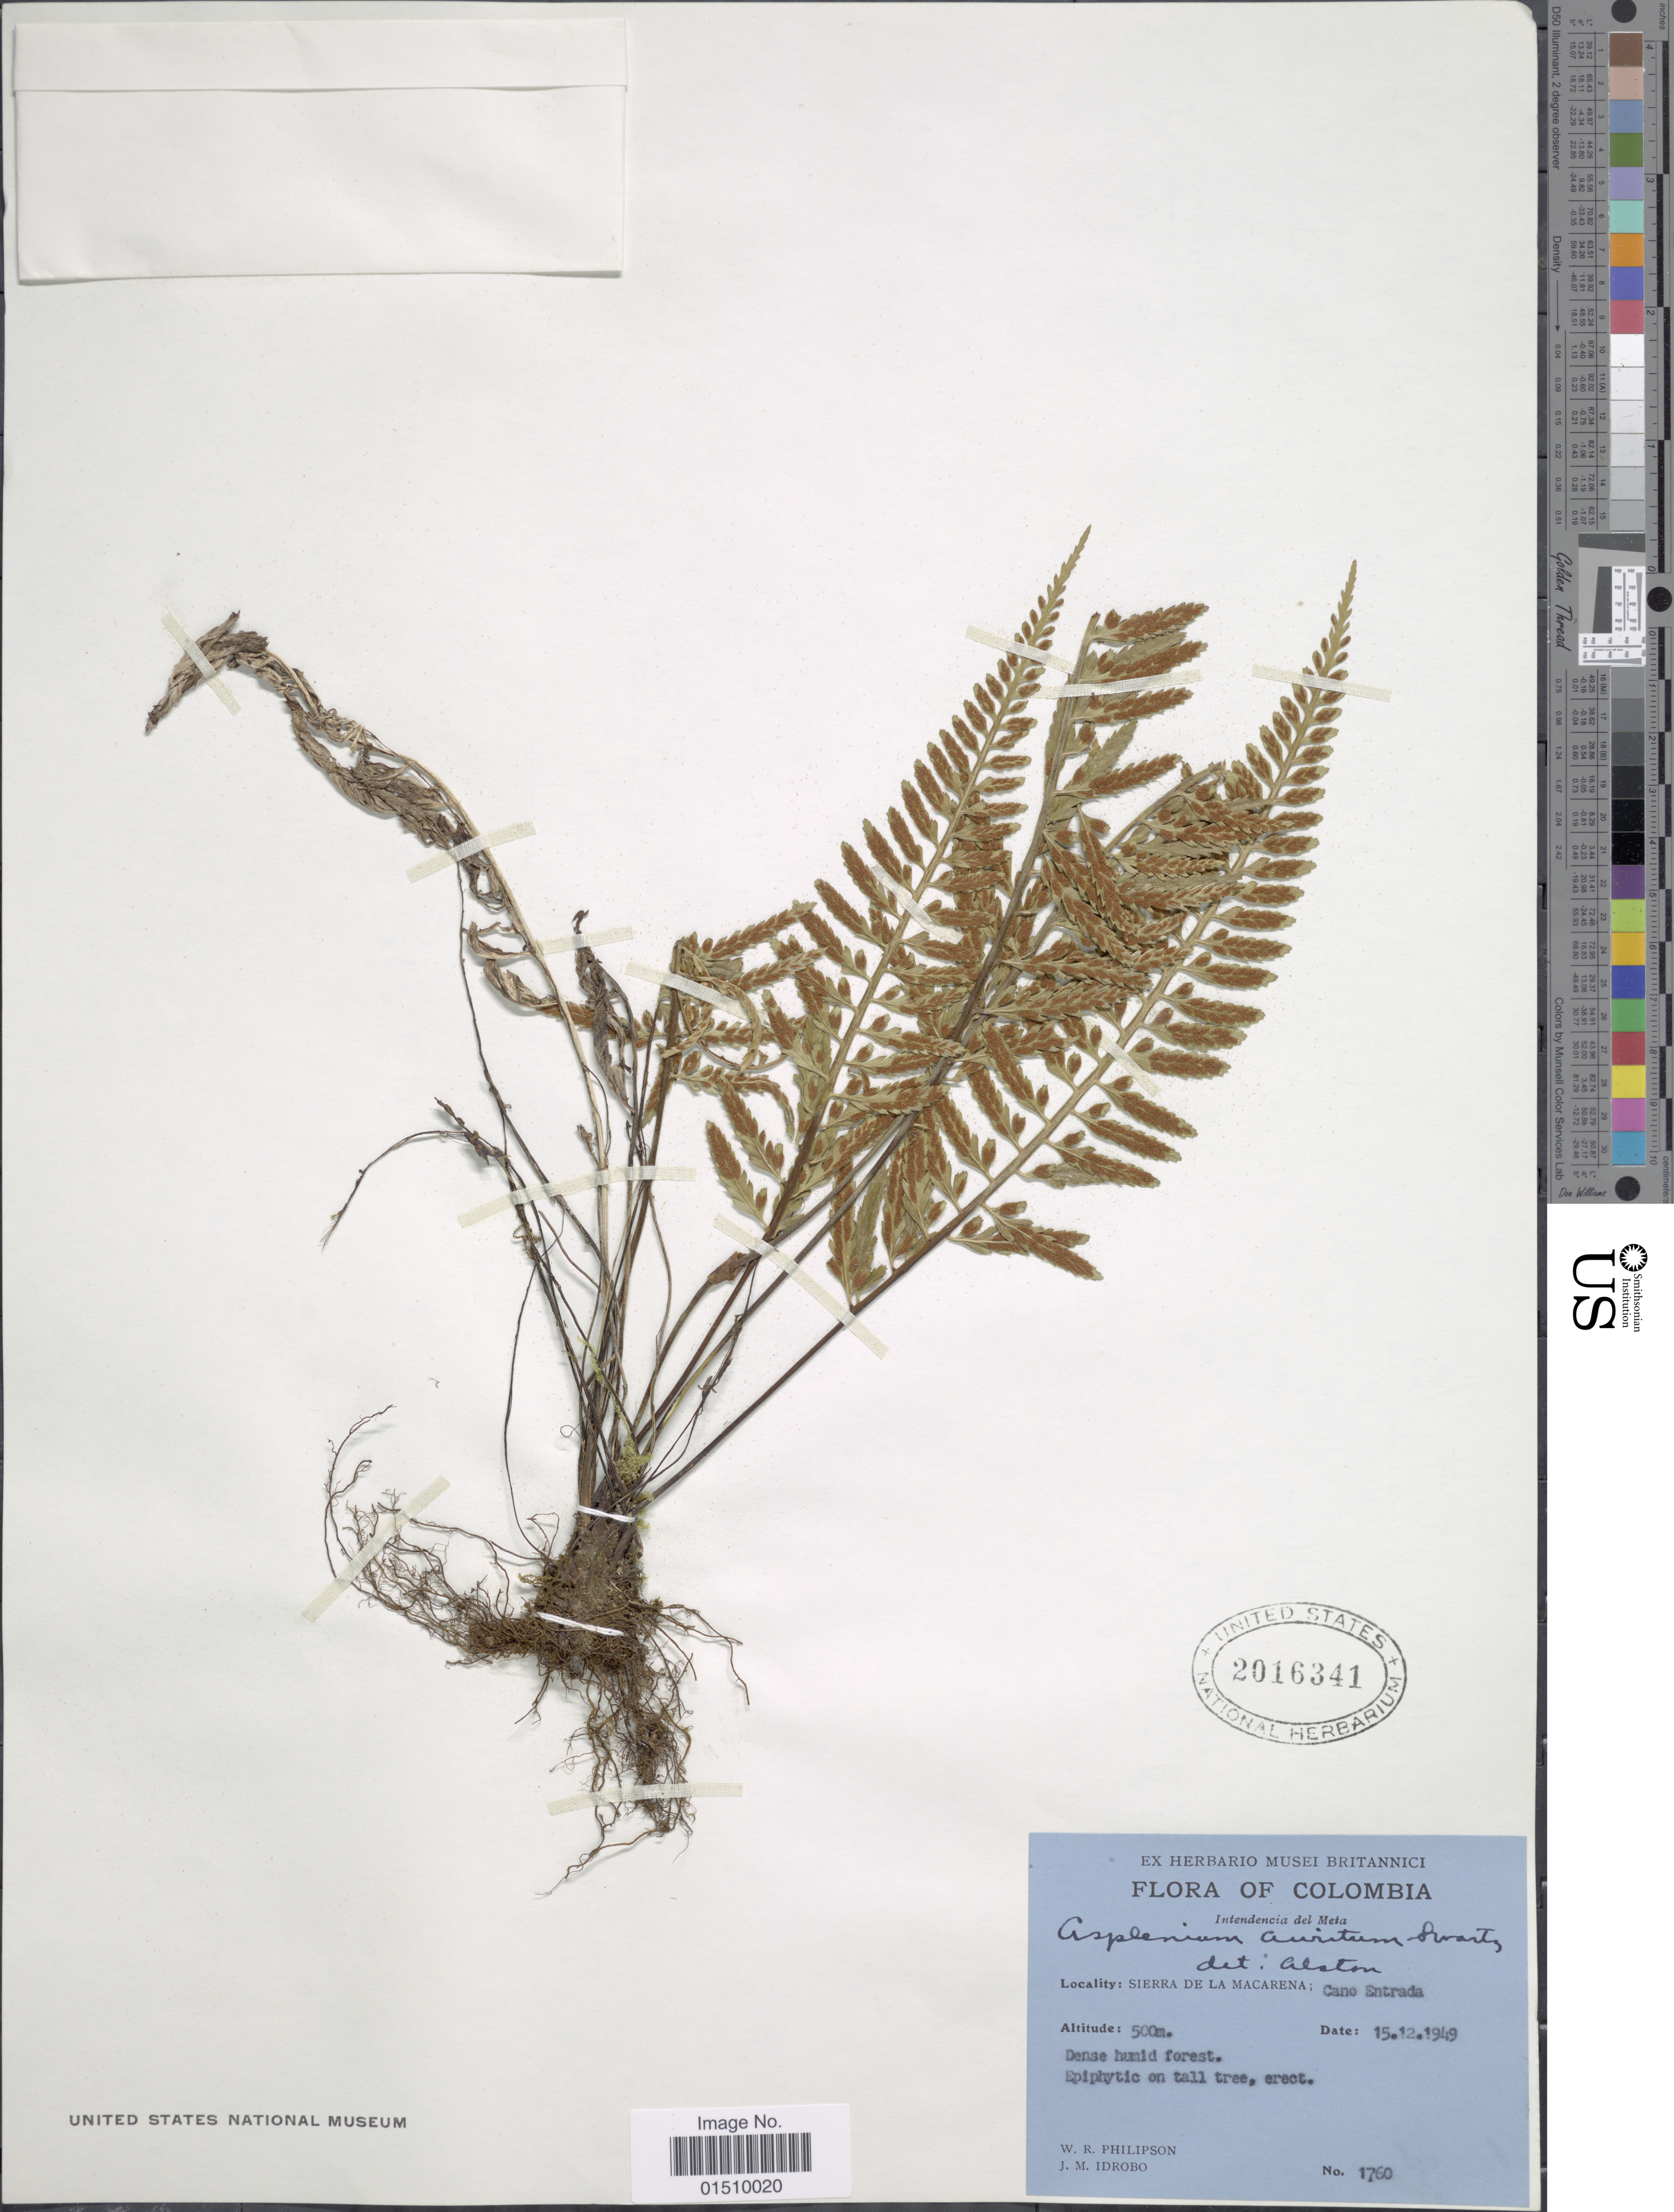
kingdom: Plantae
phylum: Tracheophyta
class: Polypodiopsida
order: Polypodiales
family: Aspleniaceae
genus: Asplenium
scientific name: Asplenium auritum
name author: Sw.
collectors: W. R. Philipson & J. M. Idrobo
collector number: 1760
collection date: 1949-12-15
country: Colombia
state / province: Meta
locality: Colombia, Intendencia del Meta, Sierra de la Macarena: Cano Entrada.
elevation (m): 500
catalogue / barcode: US 2016341